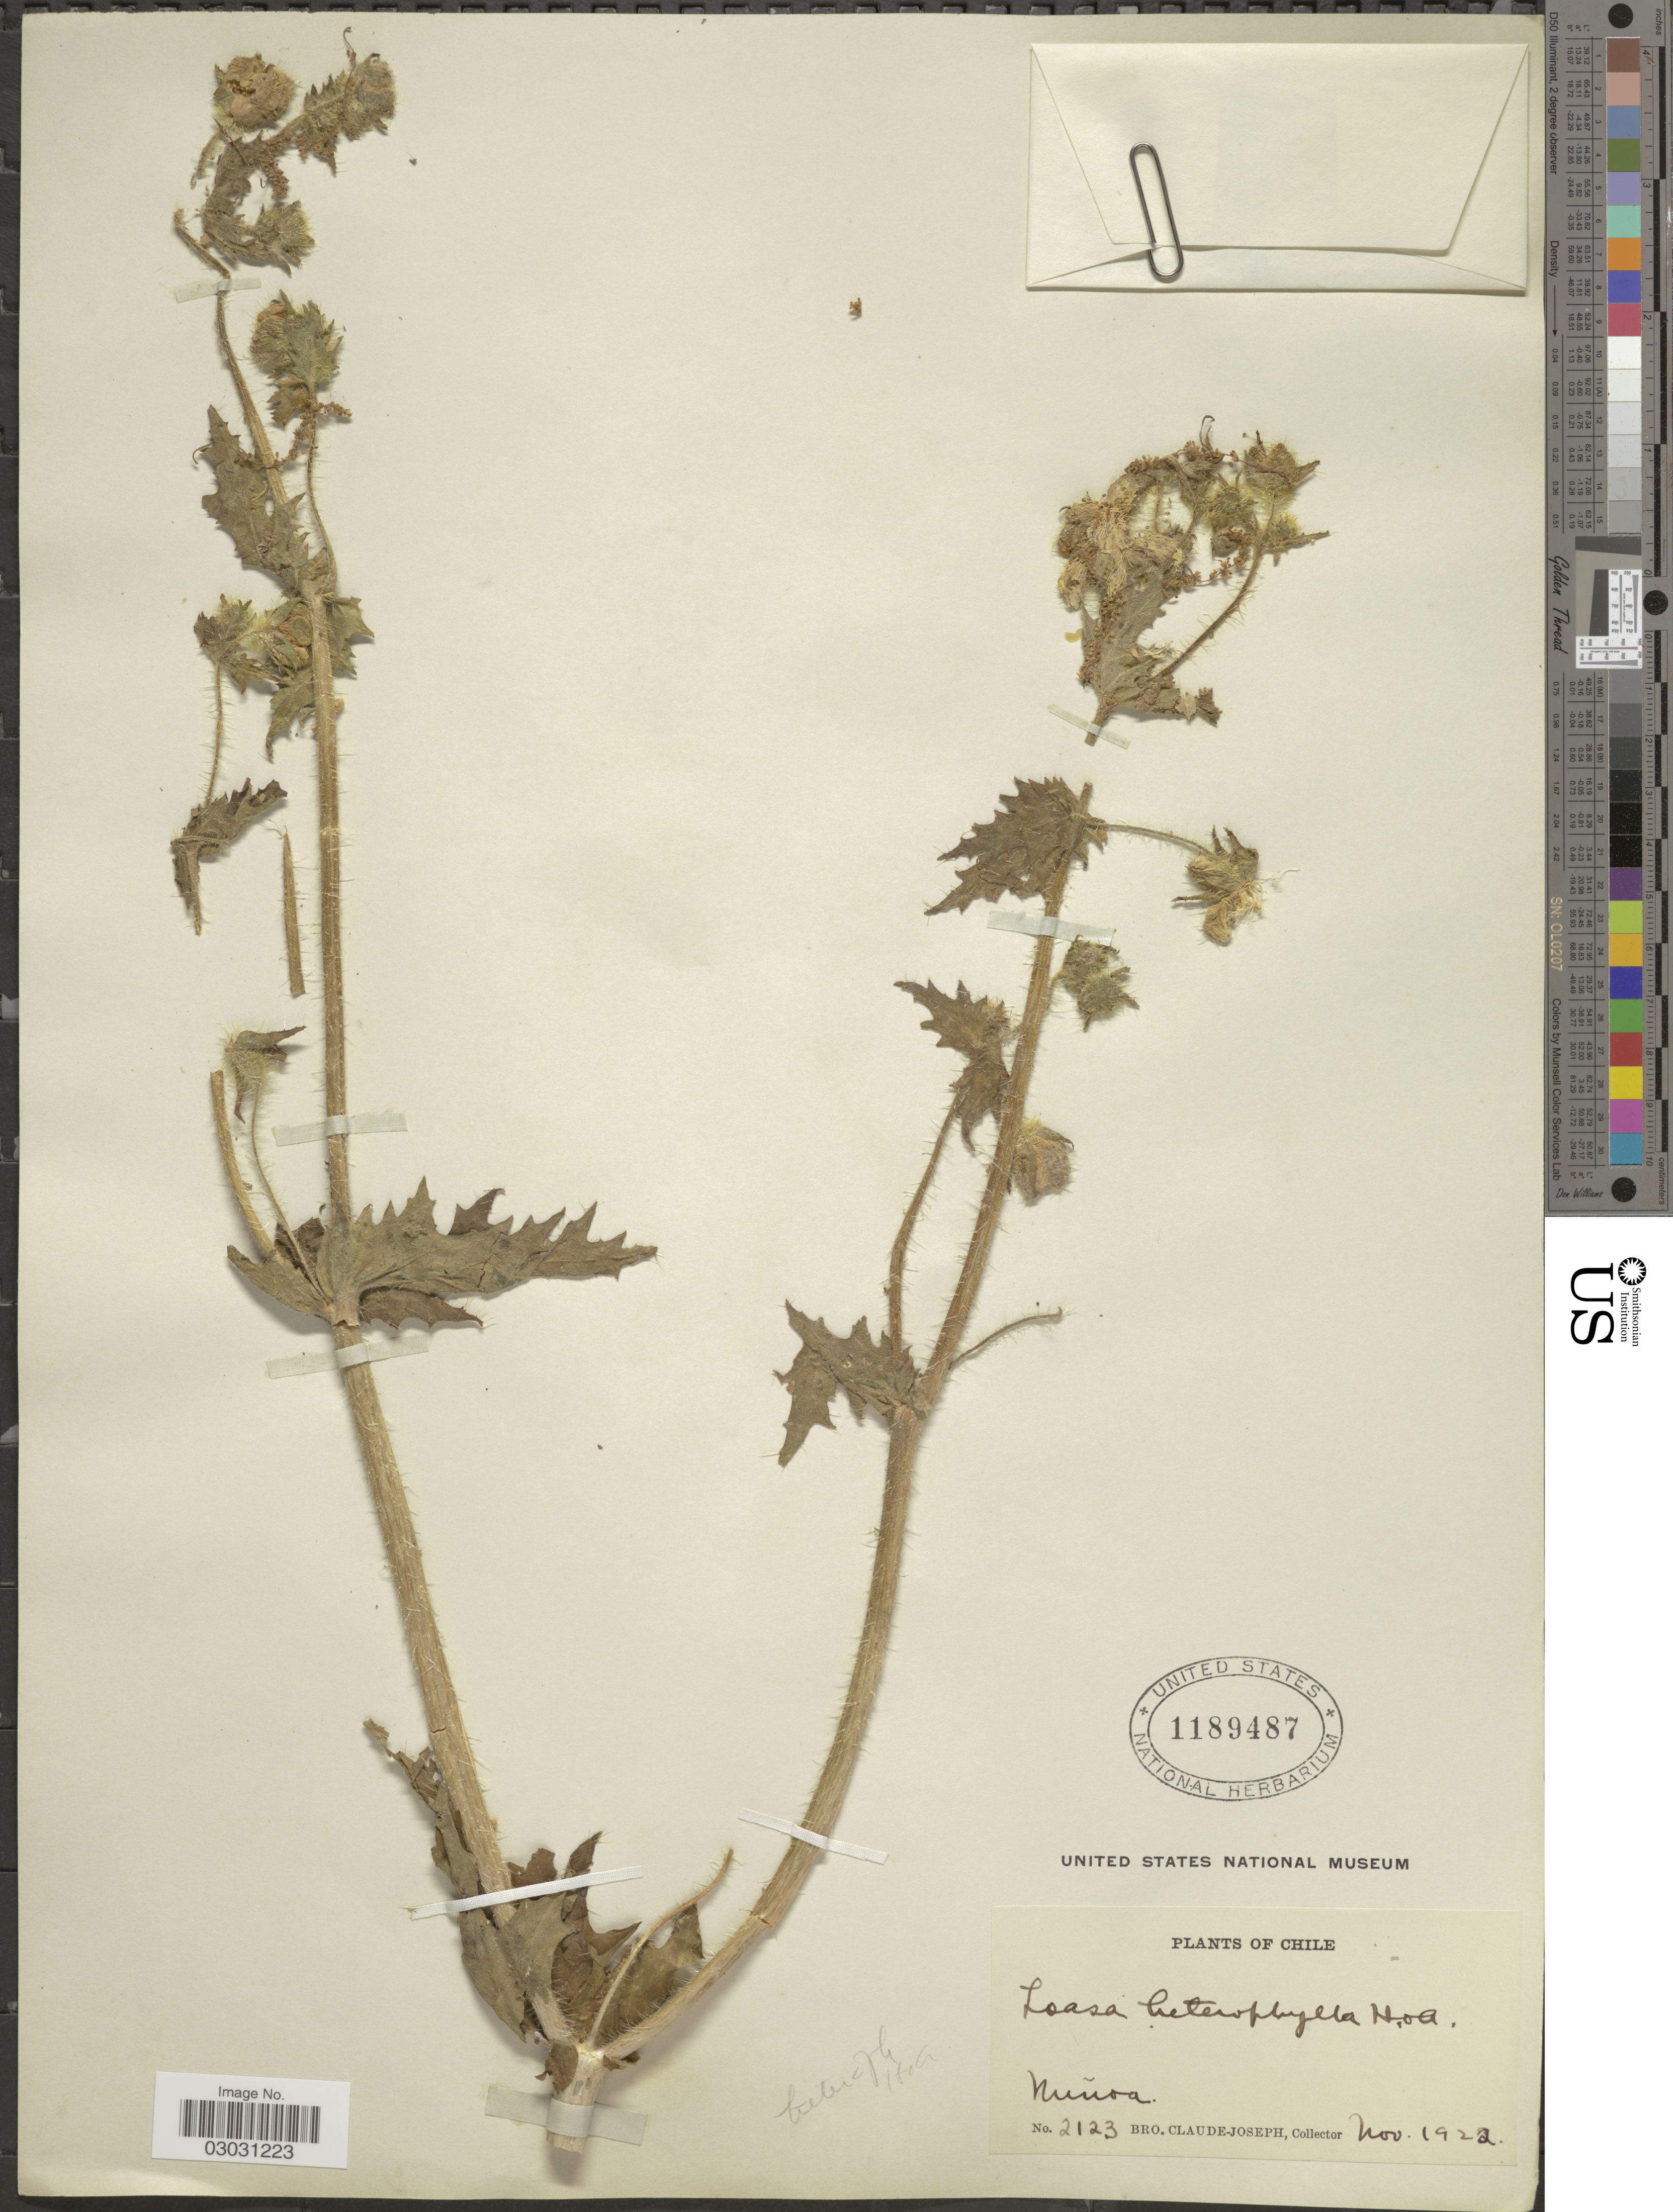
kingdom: Plantae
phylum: Tracheophyta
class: Magnoliopsida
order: Cornales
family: Loasaceae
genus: Loasa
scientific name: Loasa heterophylla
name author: Hook. & Arn.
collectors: Bro. Claude-Joseph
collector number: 2123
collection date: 1922-11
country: Chile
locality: Nuñoa.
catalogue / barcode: US 1189487